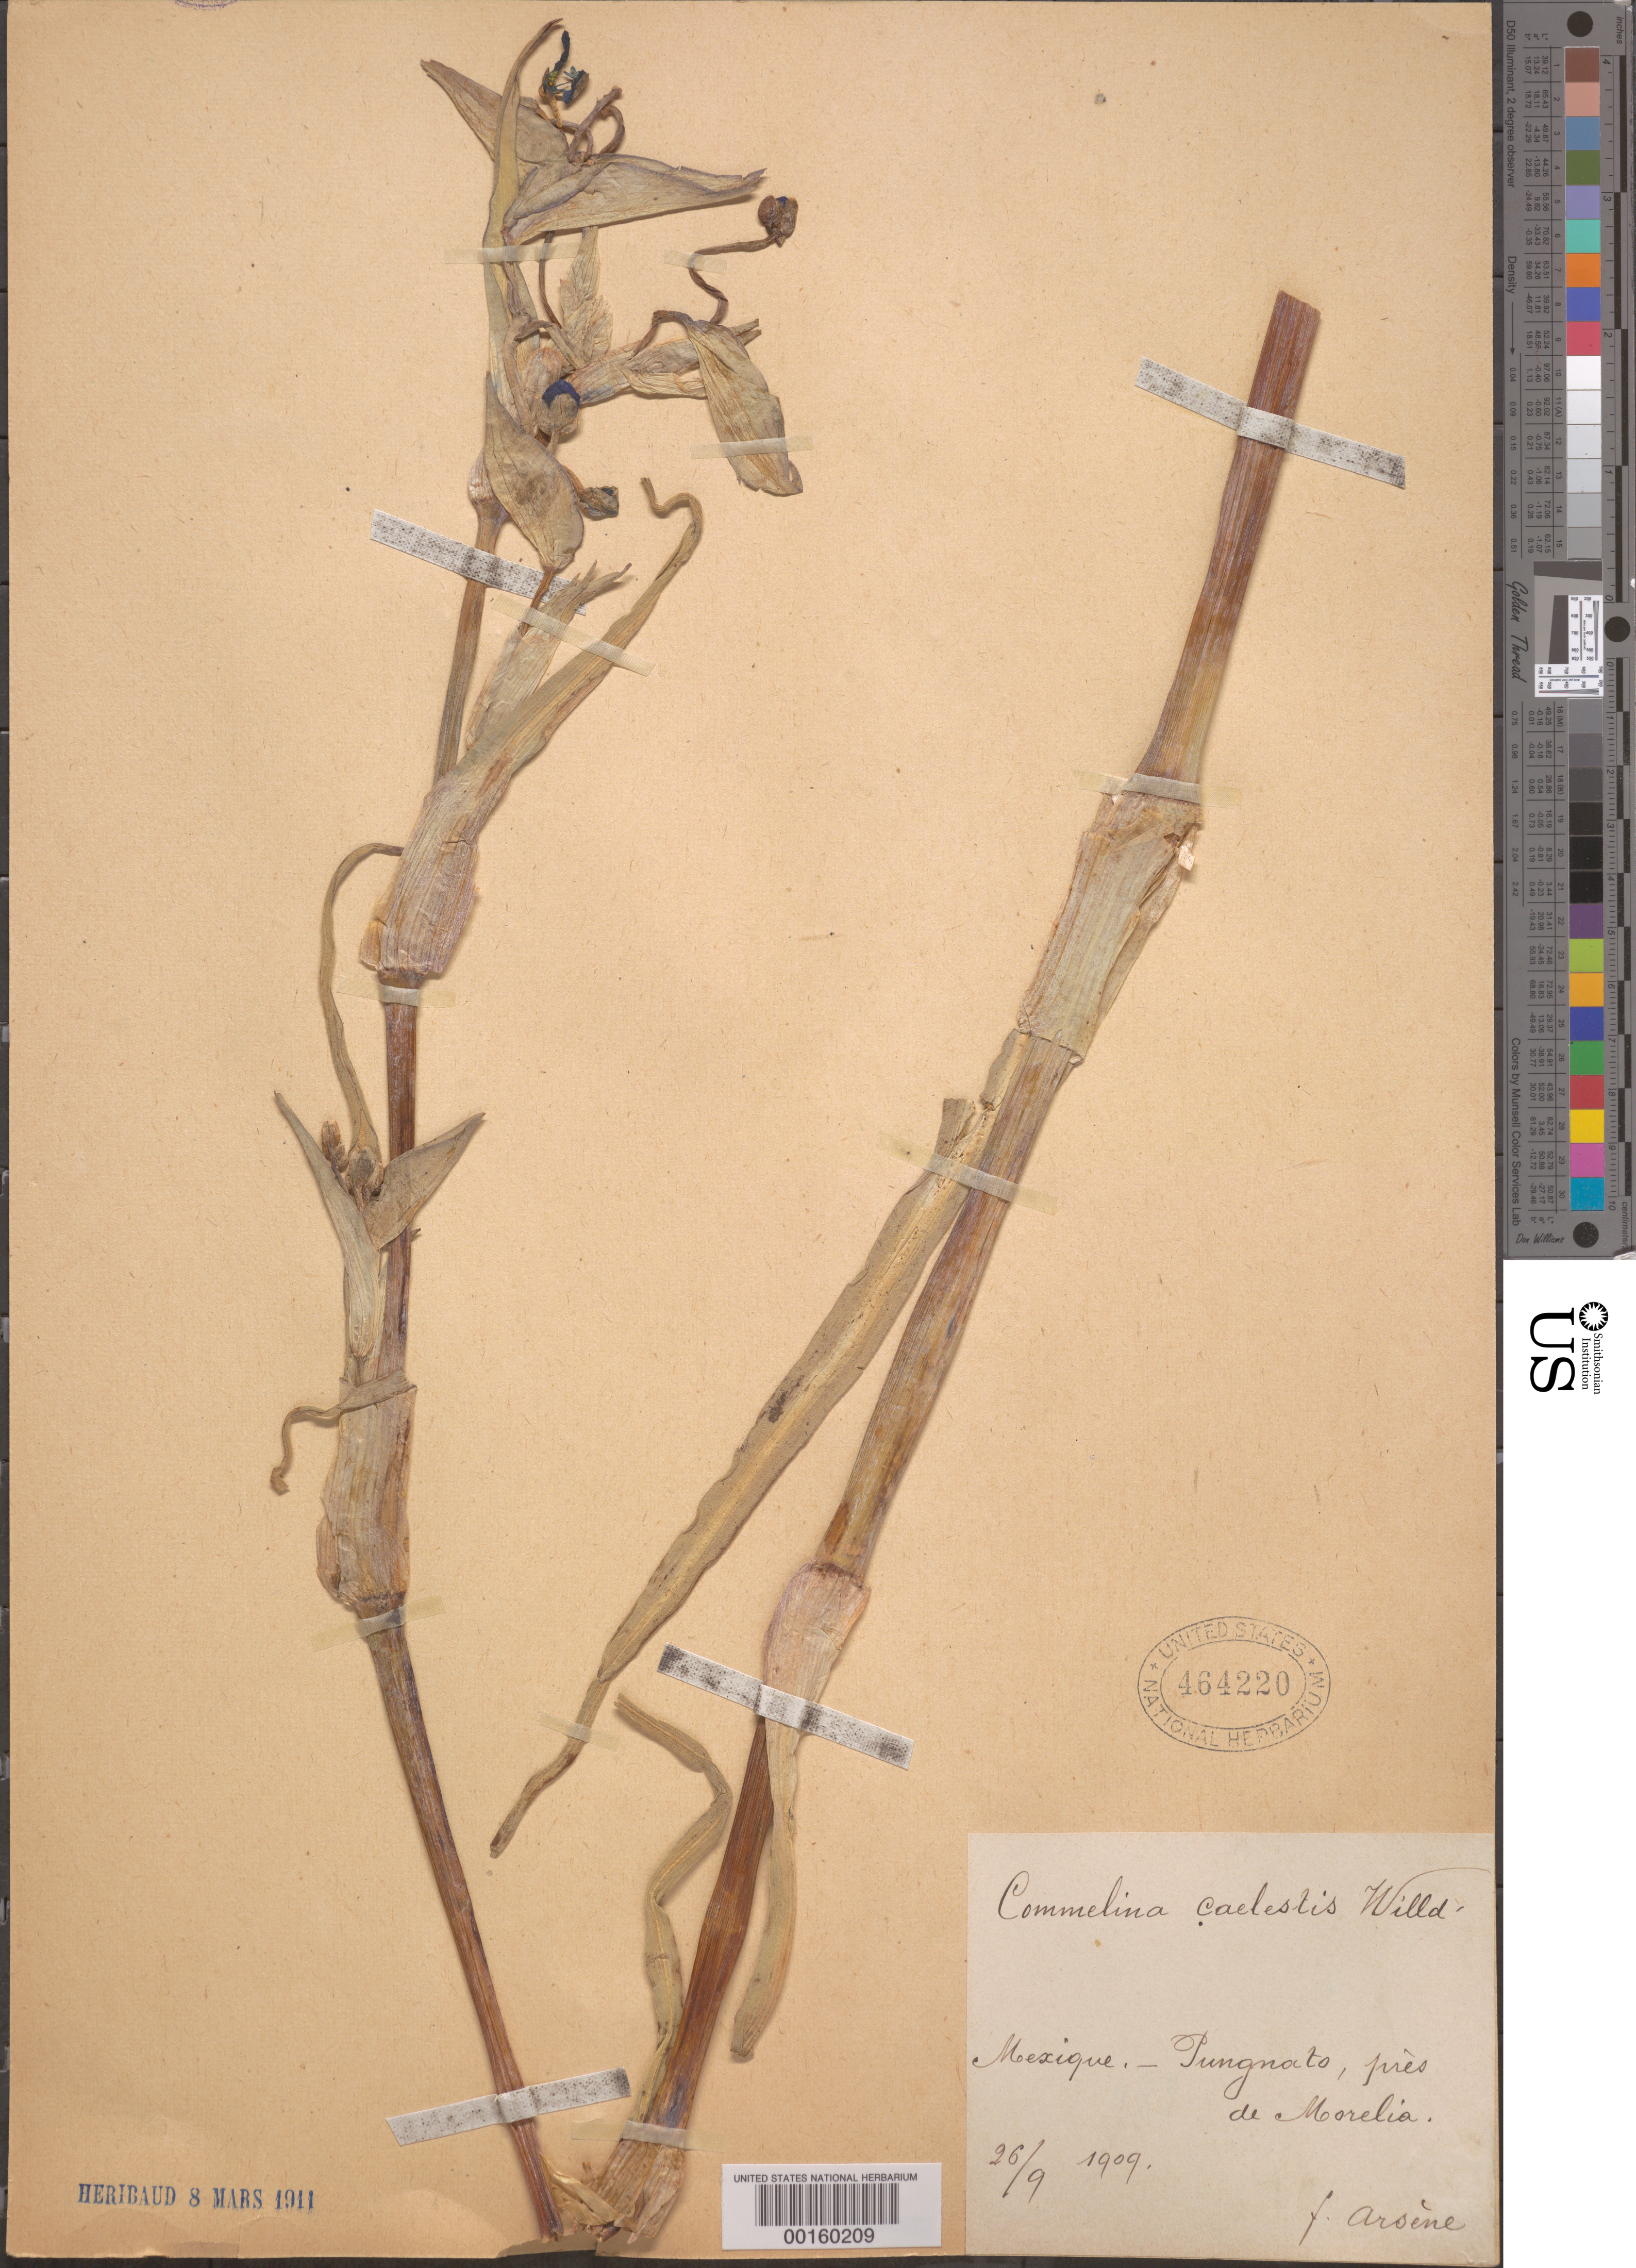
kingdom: Plantae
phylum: Tracheophyta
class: Liliopsida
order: Commelinales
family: Commelinaceae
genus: Commelina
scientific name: Commelina coelestis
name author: Willd.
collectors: Bro. G. Arsène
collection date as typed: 26 Sep 1909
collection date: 1909-09-26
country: Mexico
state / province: Michoacán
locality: Pungnato, near Morelia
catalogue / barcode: US 464220